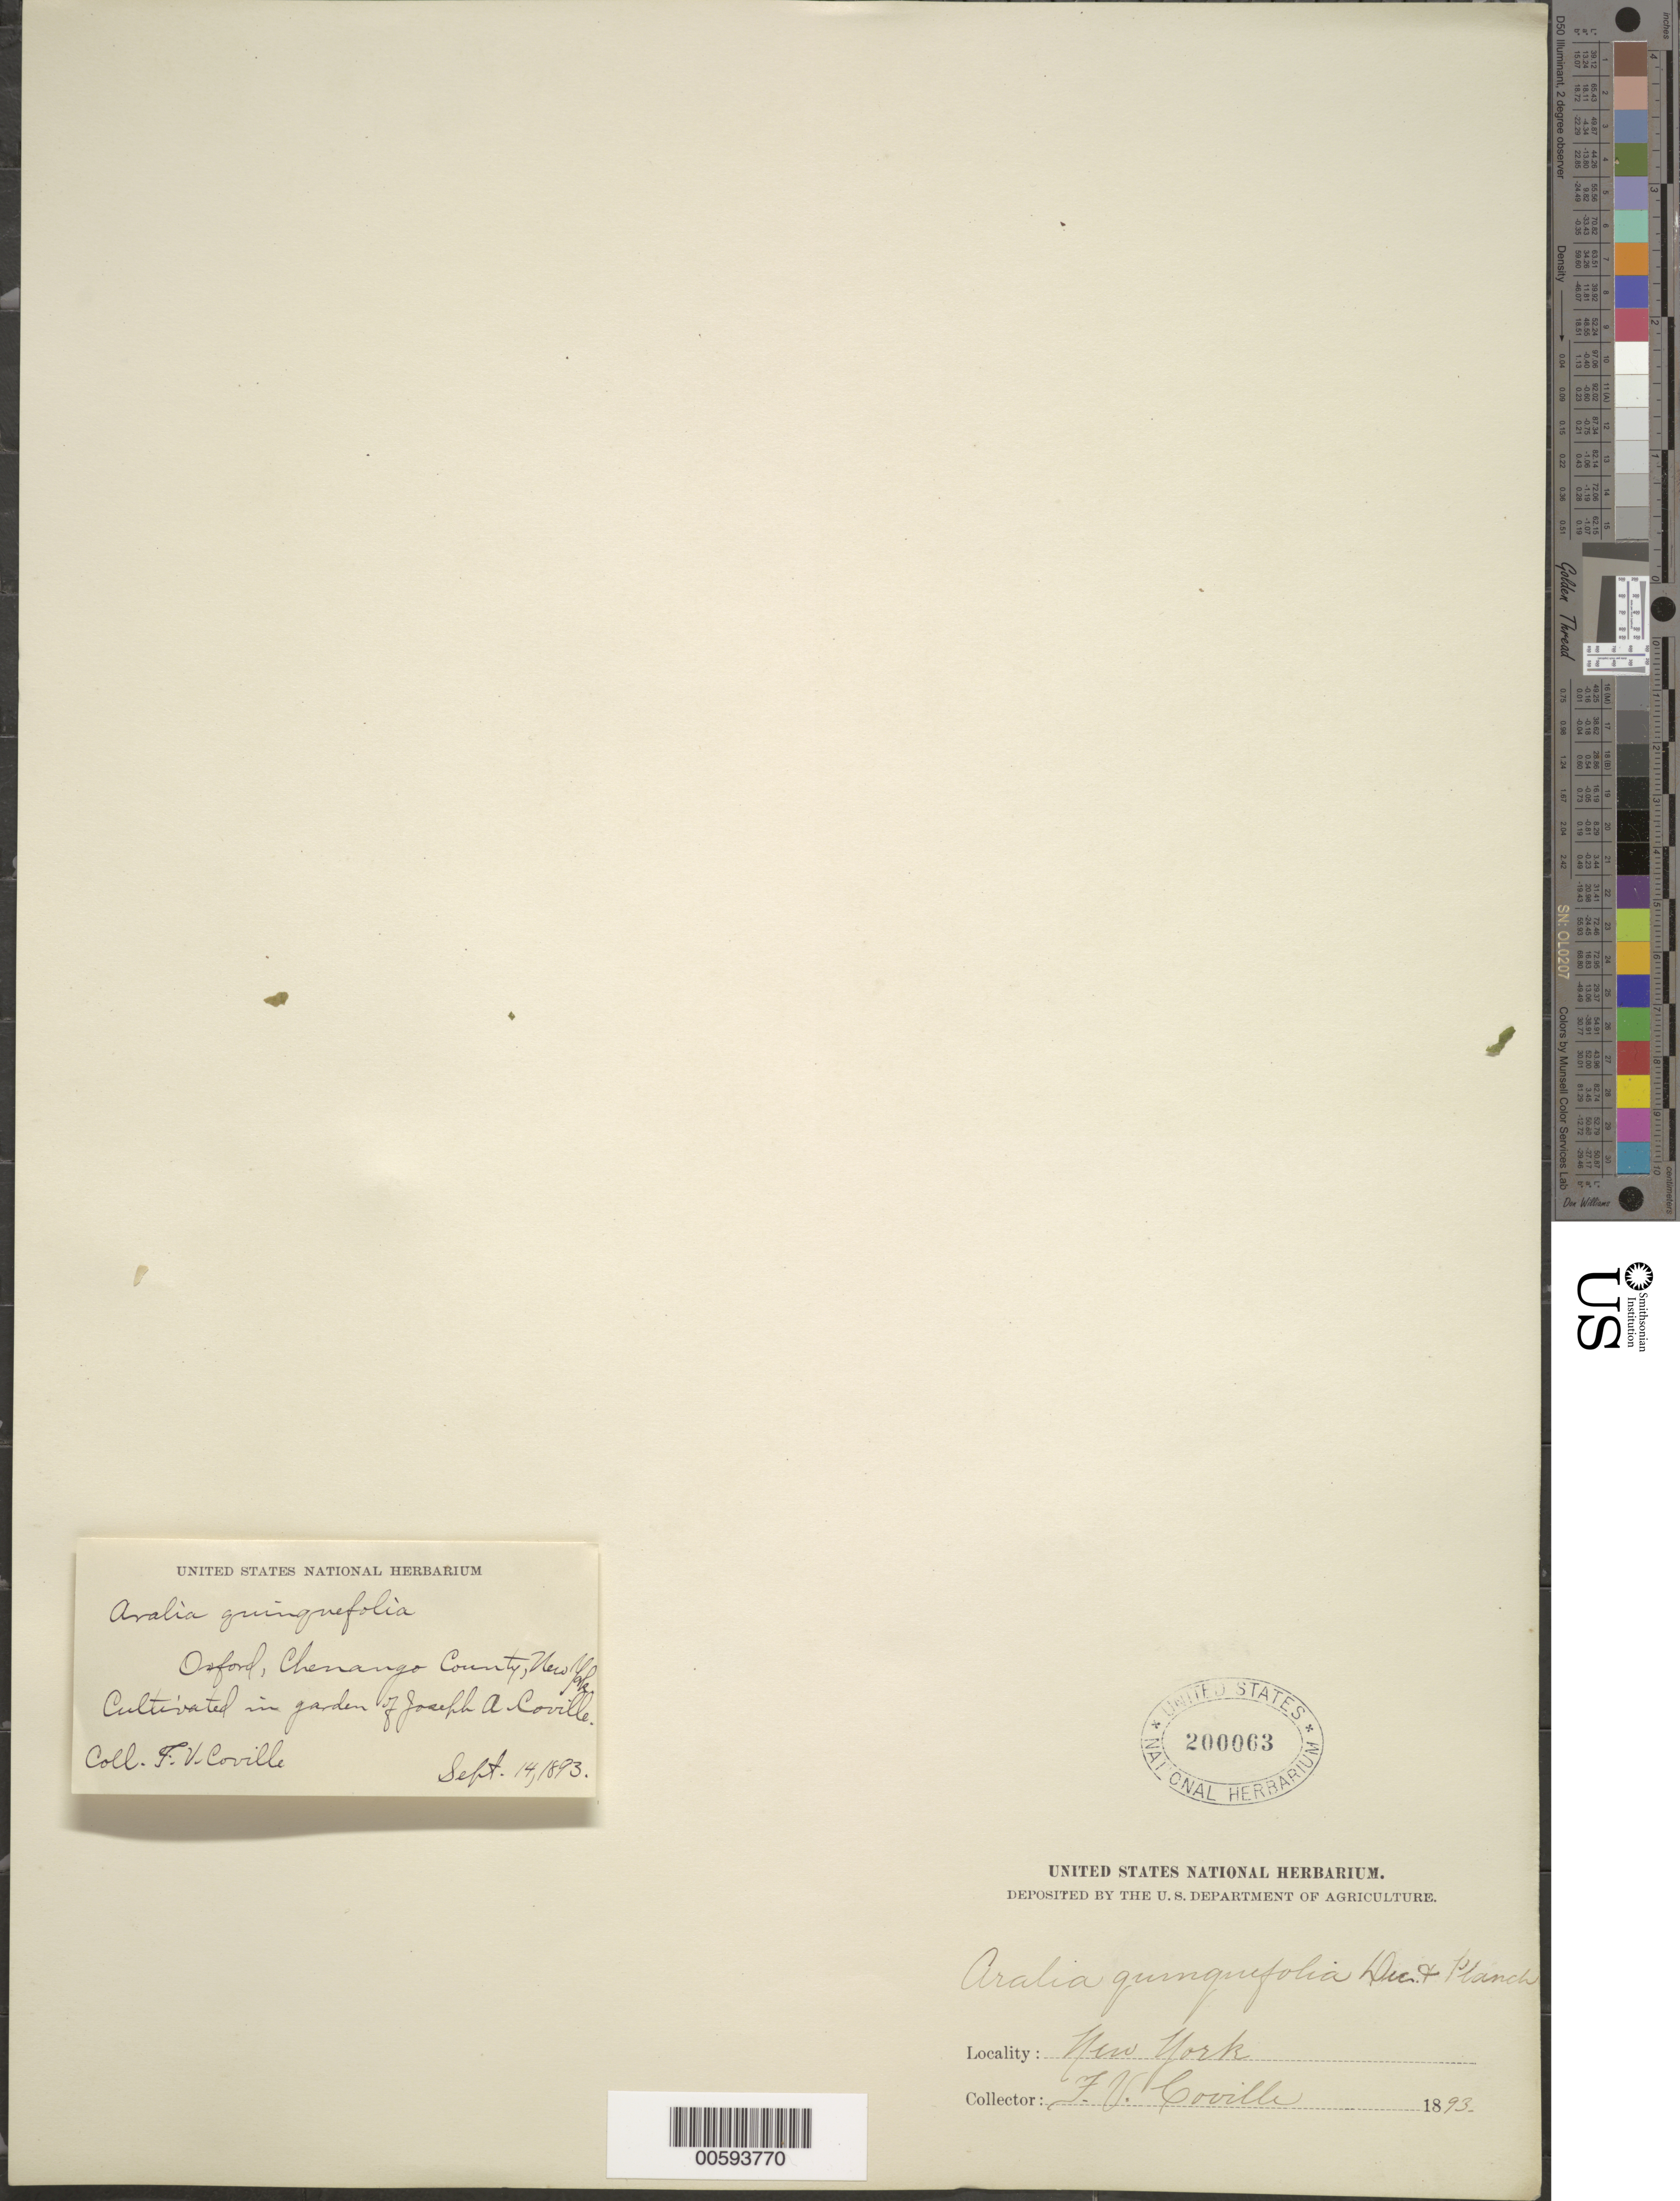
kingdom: Plantae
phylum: Tracheophyta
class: Magnoliopsida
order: Apiales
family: Araliaceae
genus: Panax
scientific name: Panax quinquefolius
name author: L.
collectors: F. V. Coville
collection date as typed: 14 Sep 1893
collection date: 1893-09-14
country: United States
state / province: New York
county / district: Chenango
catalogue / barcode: US 200063